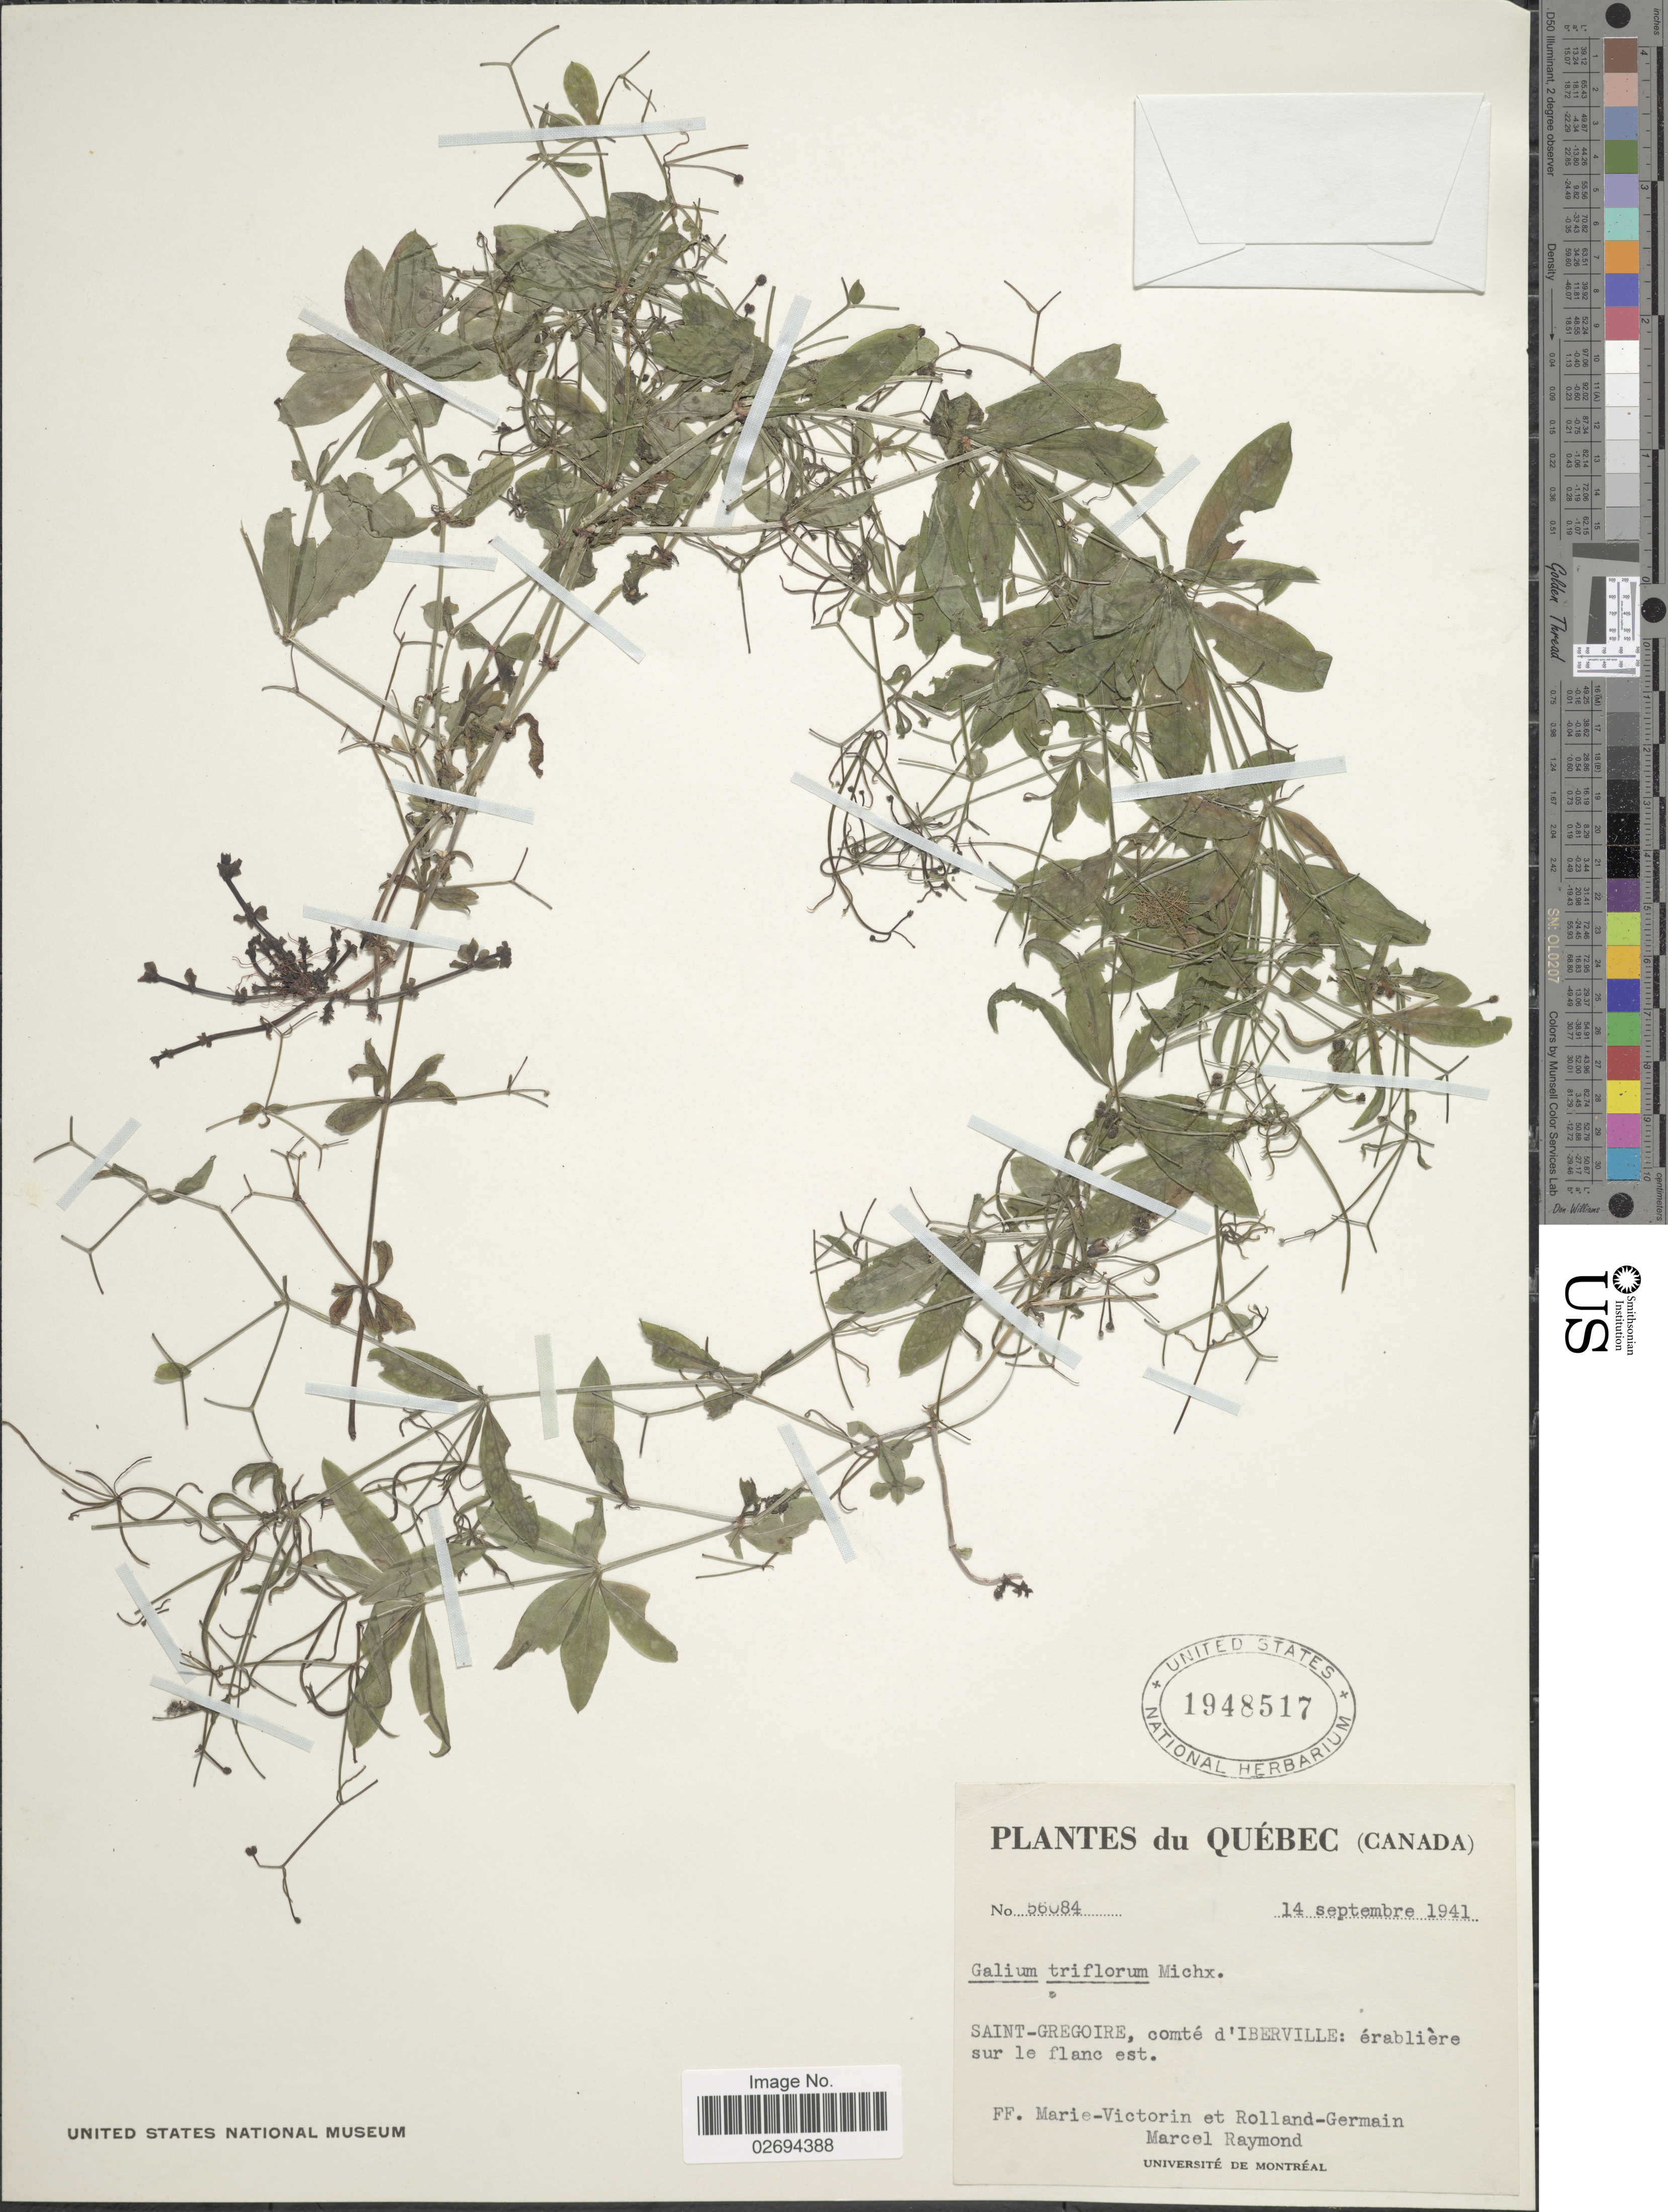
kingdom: Plantae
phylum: Tracheophyta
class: Magnoliopsida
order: Gentianales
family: Rubiaceae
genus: Galium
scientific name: Galium triflorum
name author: Michx.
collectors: F. Marie-Victorin, Rolland-Germain & M. Raymond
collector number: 56084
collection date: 1941-09-14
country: Canada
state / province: Quebec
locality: Saint-Gregoire, comté d'Iberville:érablière sur le flanc est.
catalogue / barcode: US 1948517